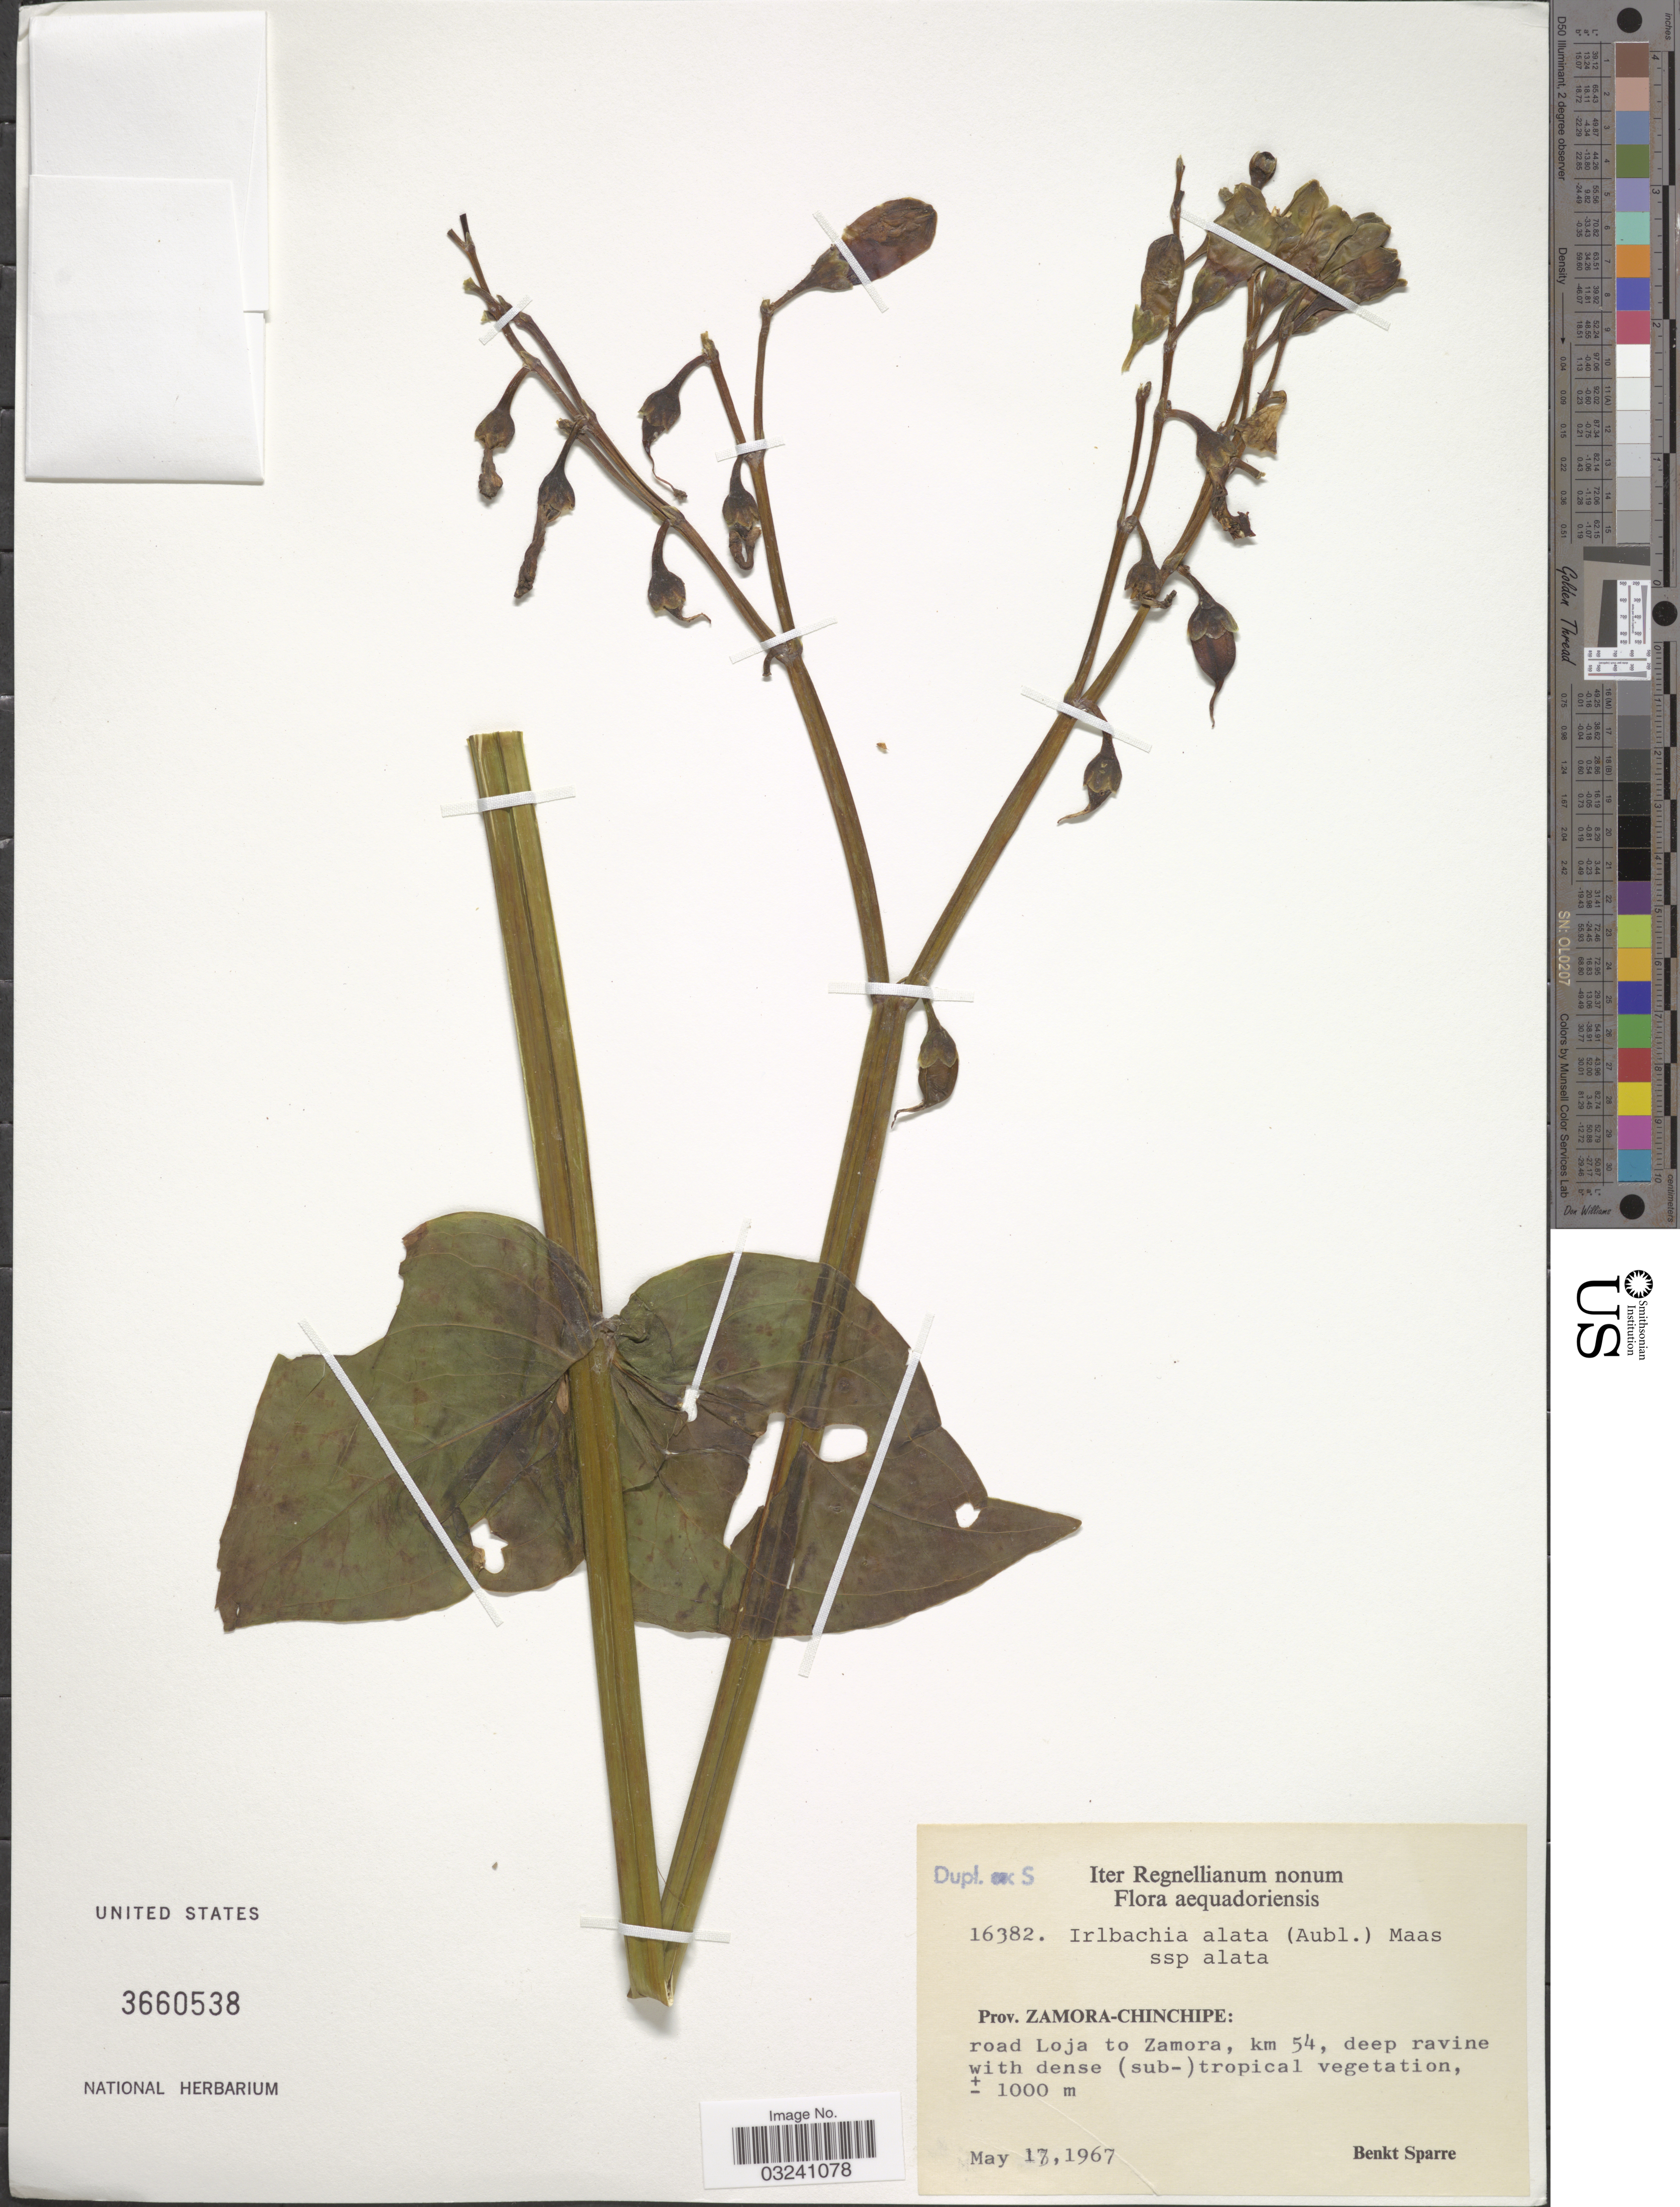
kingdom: Plantae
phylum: Tracheophyta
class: Magnoliopsida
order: Gentianales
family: Gentianaceae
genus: Chelonanthus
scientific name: Chelonanthus acutangulus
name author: (Ruiz & Pav.) Gilg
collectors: B. Sparre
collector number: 16382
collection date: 1967-05-17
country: Ecuador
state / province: Zamora-Chinchipe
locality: Road Loja to Zamora, km 54.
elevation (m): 1000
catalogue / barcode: US 3660538